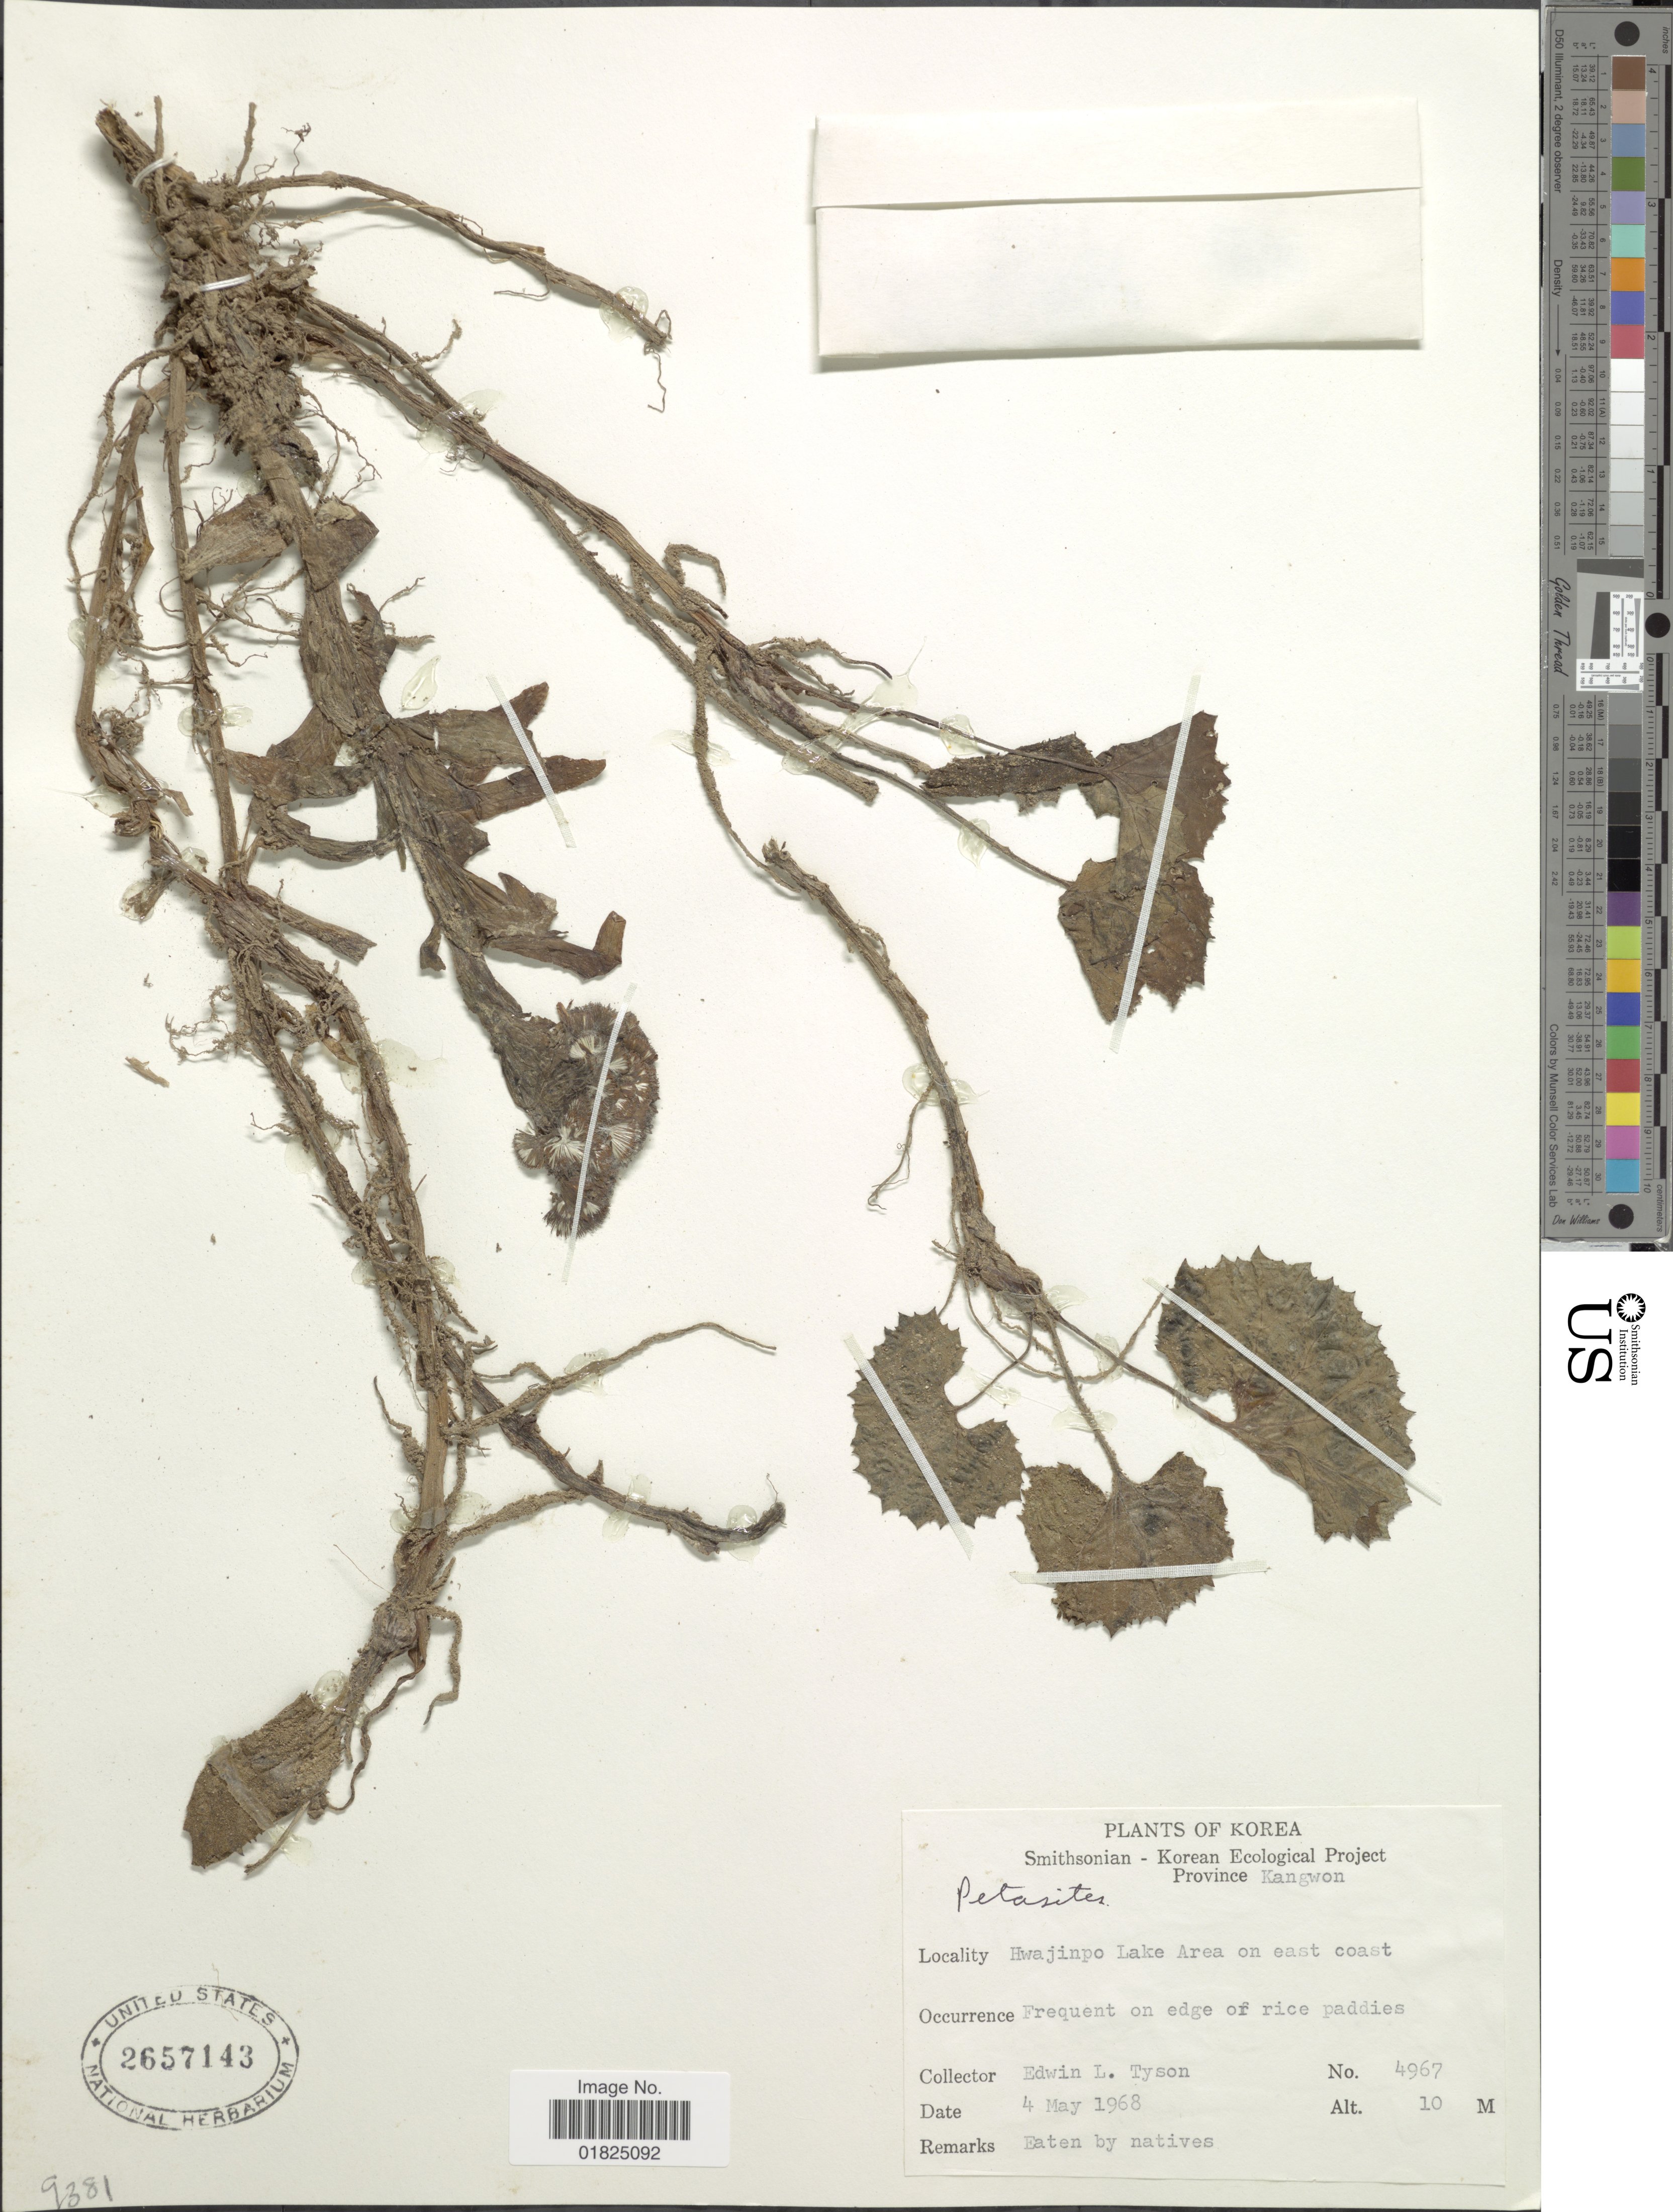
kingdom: Plantae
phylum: Tracheophyta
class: Magnoliopsida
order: Asterales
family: Asteraceae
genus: Petasites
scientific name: Petasites sp.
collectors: E. L. Tyson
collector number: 4967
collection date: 1968-05-04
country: North Korea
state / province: Kangwon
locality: Korea, Hwajinpo Lake Area on edge of rice paddies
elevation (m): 10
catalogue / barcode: US 2657143